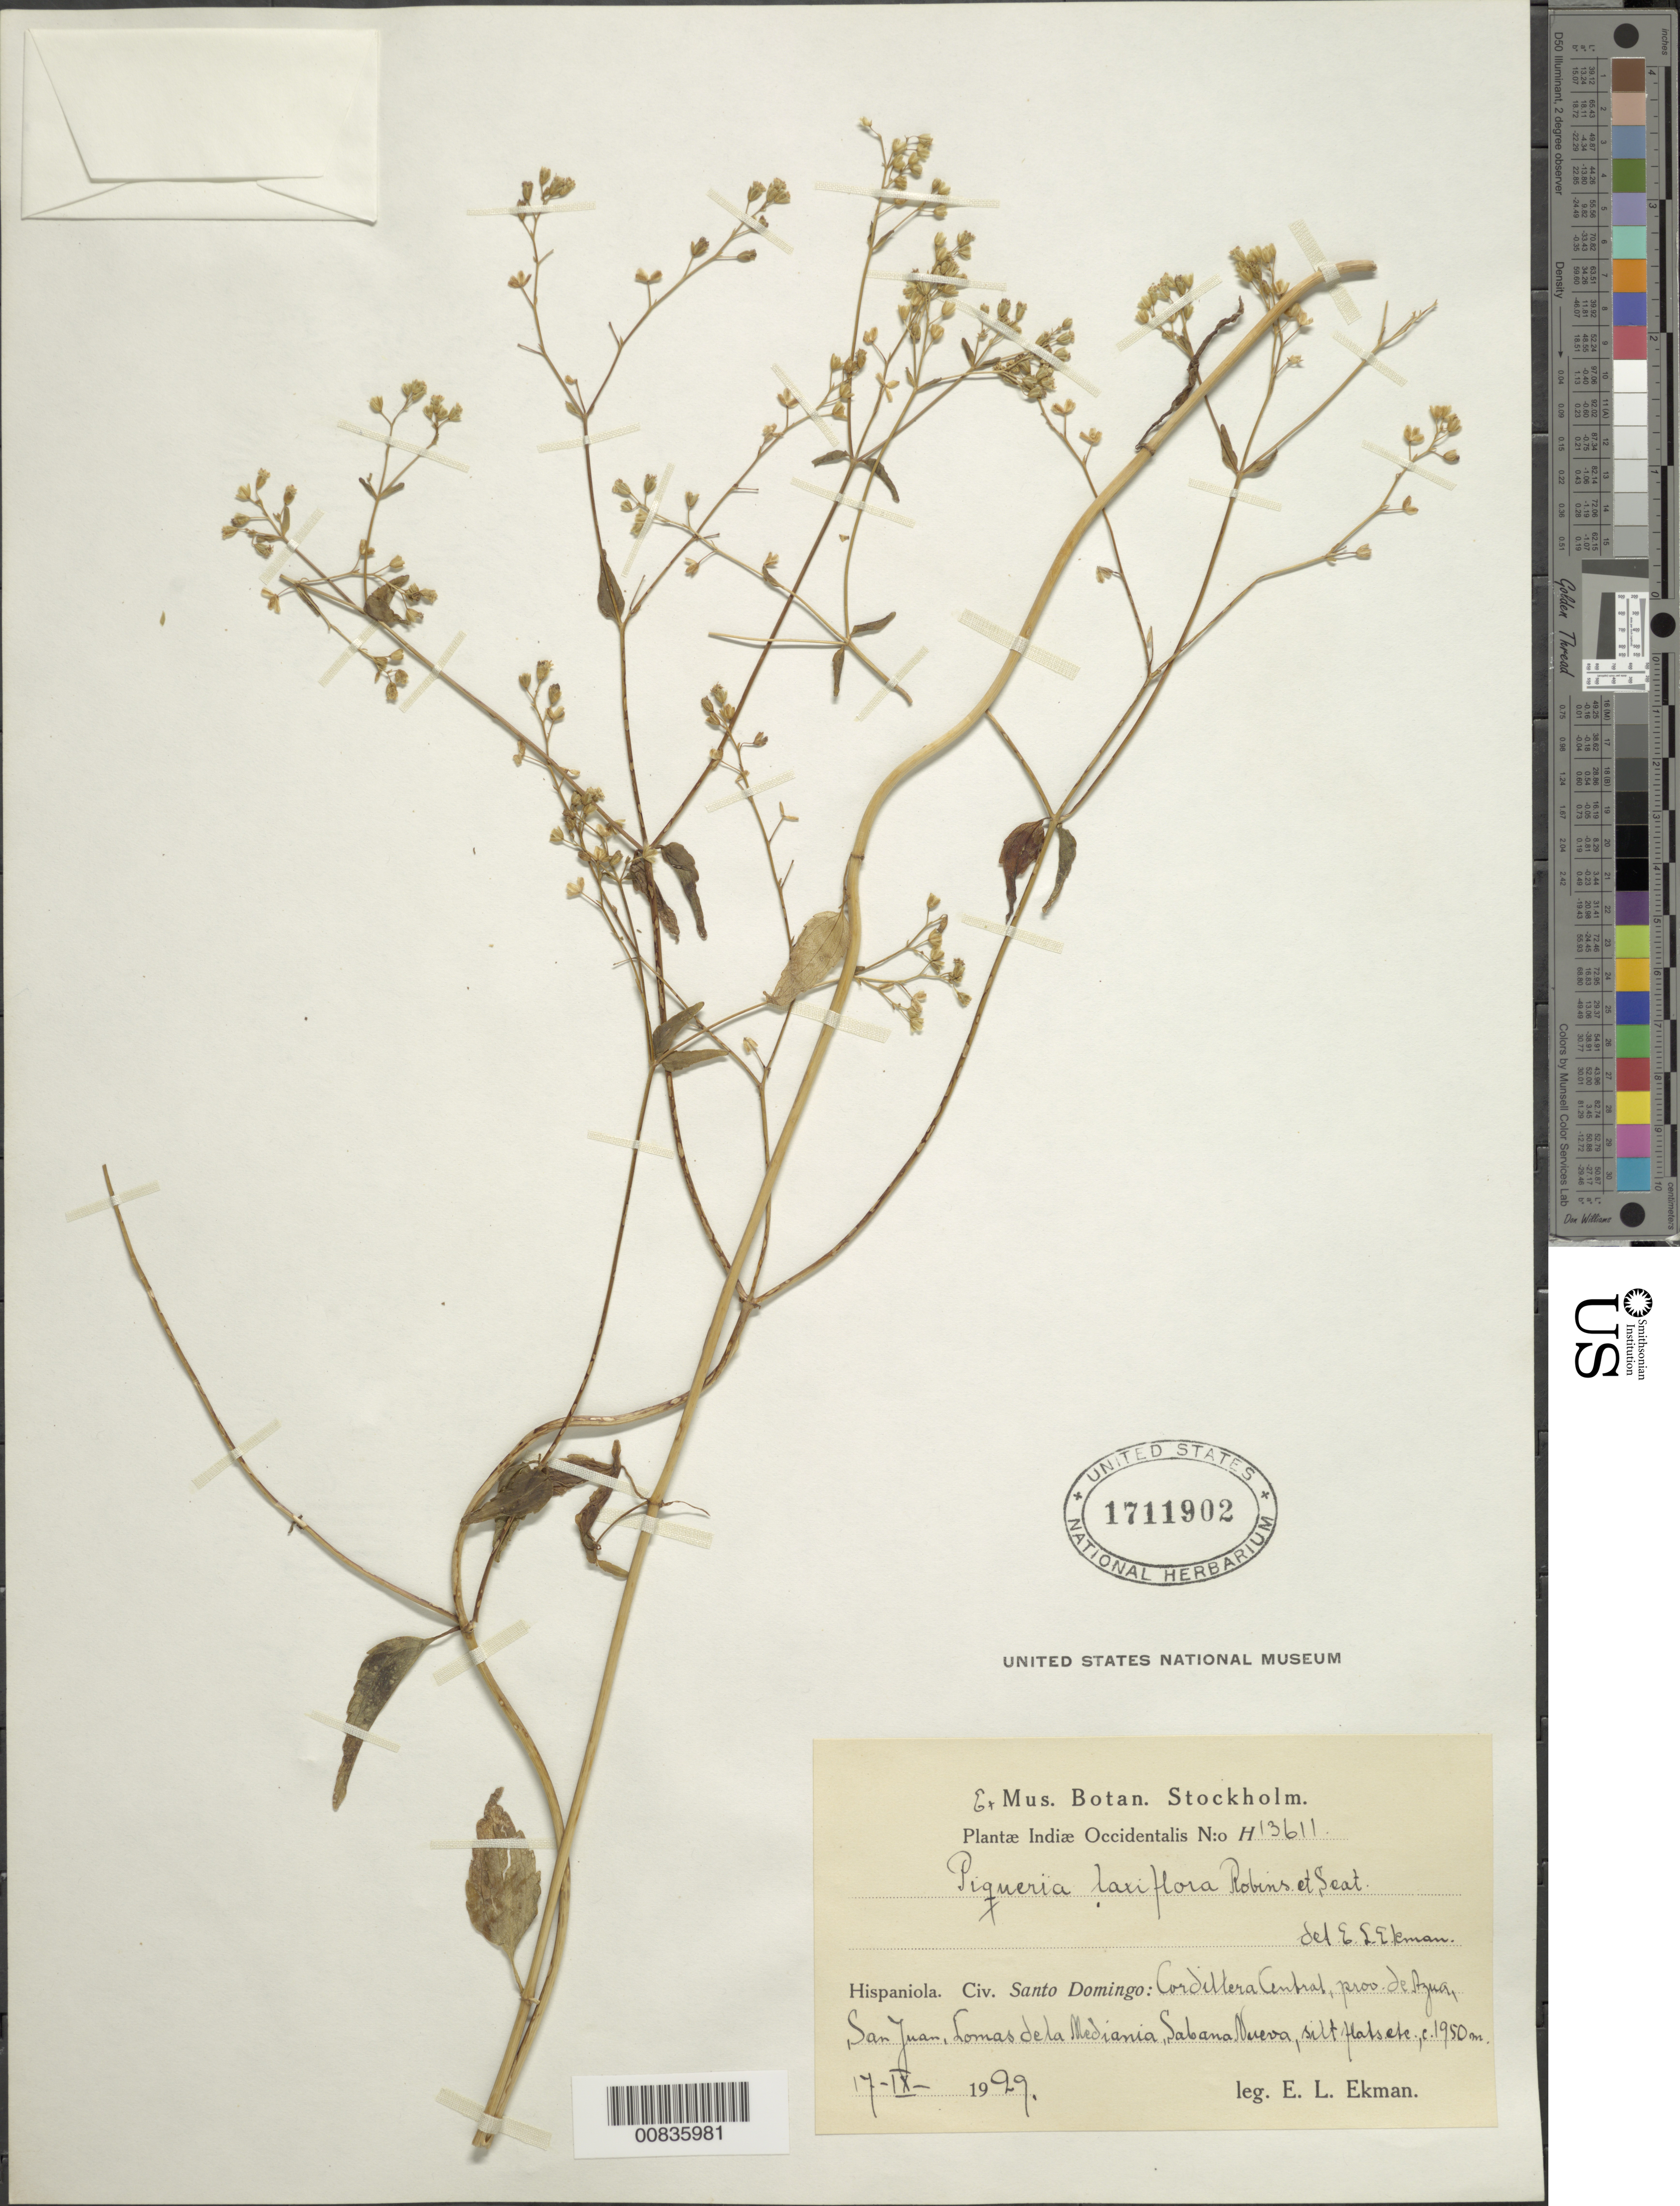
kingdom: Plantae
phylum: Tracheophyta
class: Magnoliopsida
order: Asterales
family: Asteraceae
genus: Piqueria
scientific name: Piqueria laxiflora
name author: B.L. Rob. & Seaton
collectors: E. L. Ekman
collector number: H 13611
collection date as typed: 17 Sep 1929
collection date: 1929-09-17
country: Dominican Republic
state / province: Azua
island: Hispaniola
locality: Cordillera Central, San Juan, Lomas de la Mediania, Sanba Nueva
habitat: Silt flats, etc.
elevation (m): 1950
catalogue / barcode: US 1711902